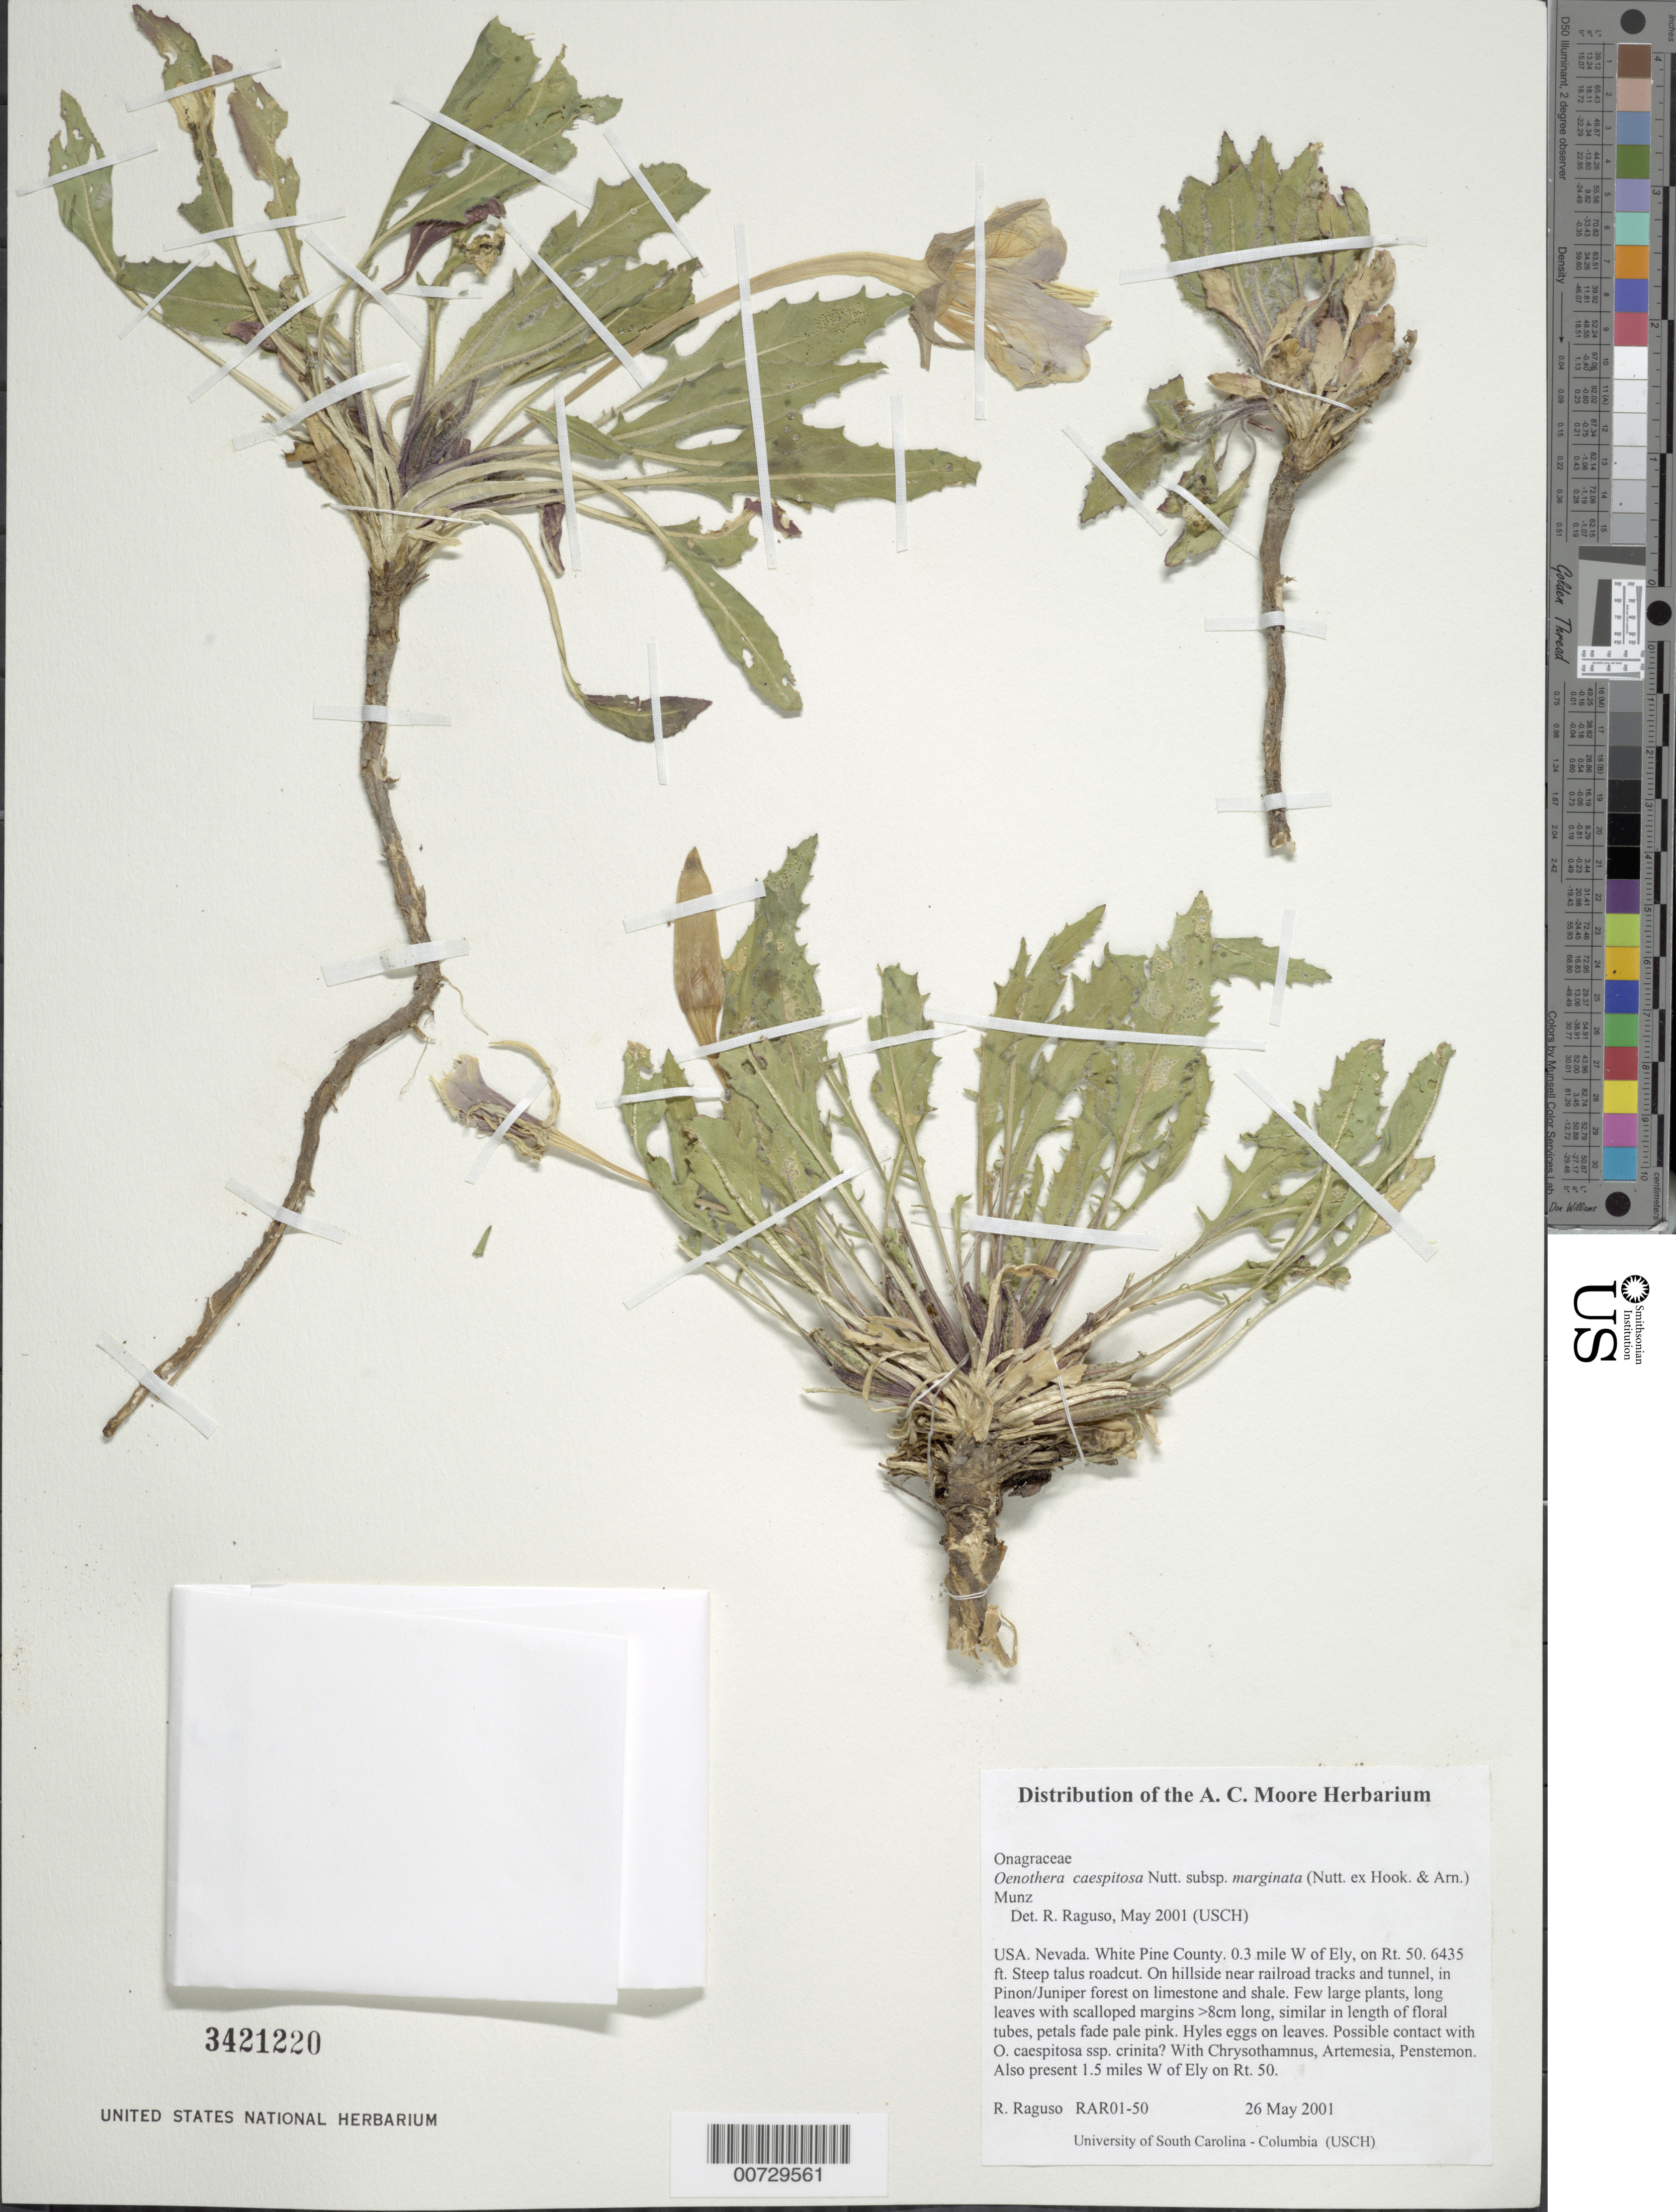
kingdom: Plantae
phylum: Tracheophyta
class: Magnoliopsida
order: Myrtales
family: Onagraceae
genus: Oenothera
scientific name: Oenothera cespitosa subsp. crinita x O. cespitosa subsp. marginata (Nutt. ex Hook. & Arn.) Munz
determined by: Wagner, W. L., (BOT), Smithsonian Institution - National Museum of Natural History (UNITED STATES)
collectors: R. Raguso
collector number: RAR01-50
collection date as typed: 26 May 2001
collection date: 2001-05-26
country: United States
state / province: Nevada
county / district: White Pine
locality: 0.3 mile W of Ely, on Rt. 50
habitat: Steep talus roadcut. On hillside near railroad tracks and tunnel, in Pinon/Juniper forest on limestone and shale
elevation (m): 1961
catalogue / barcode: US 3421220